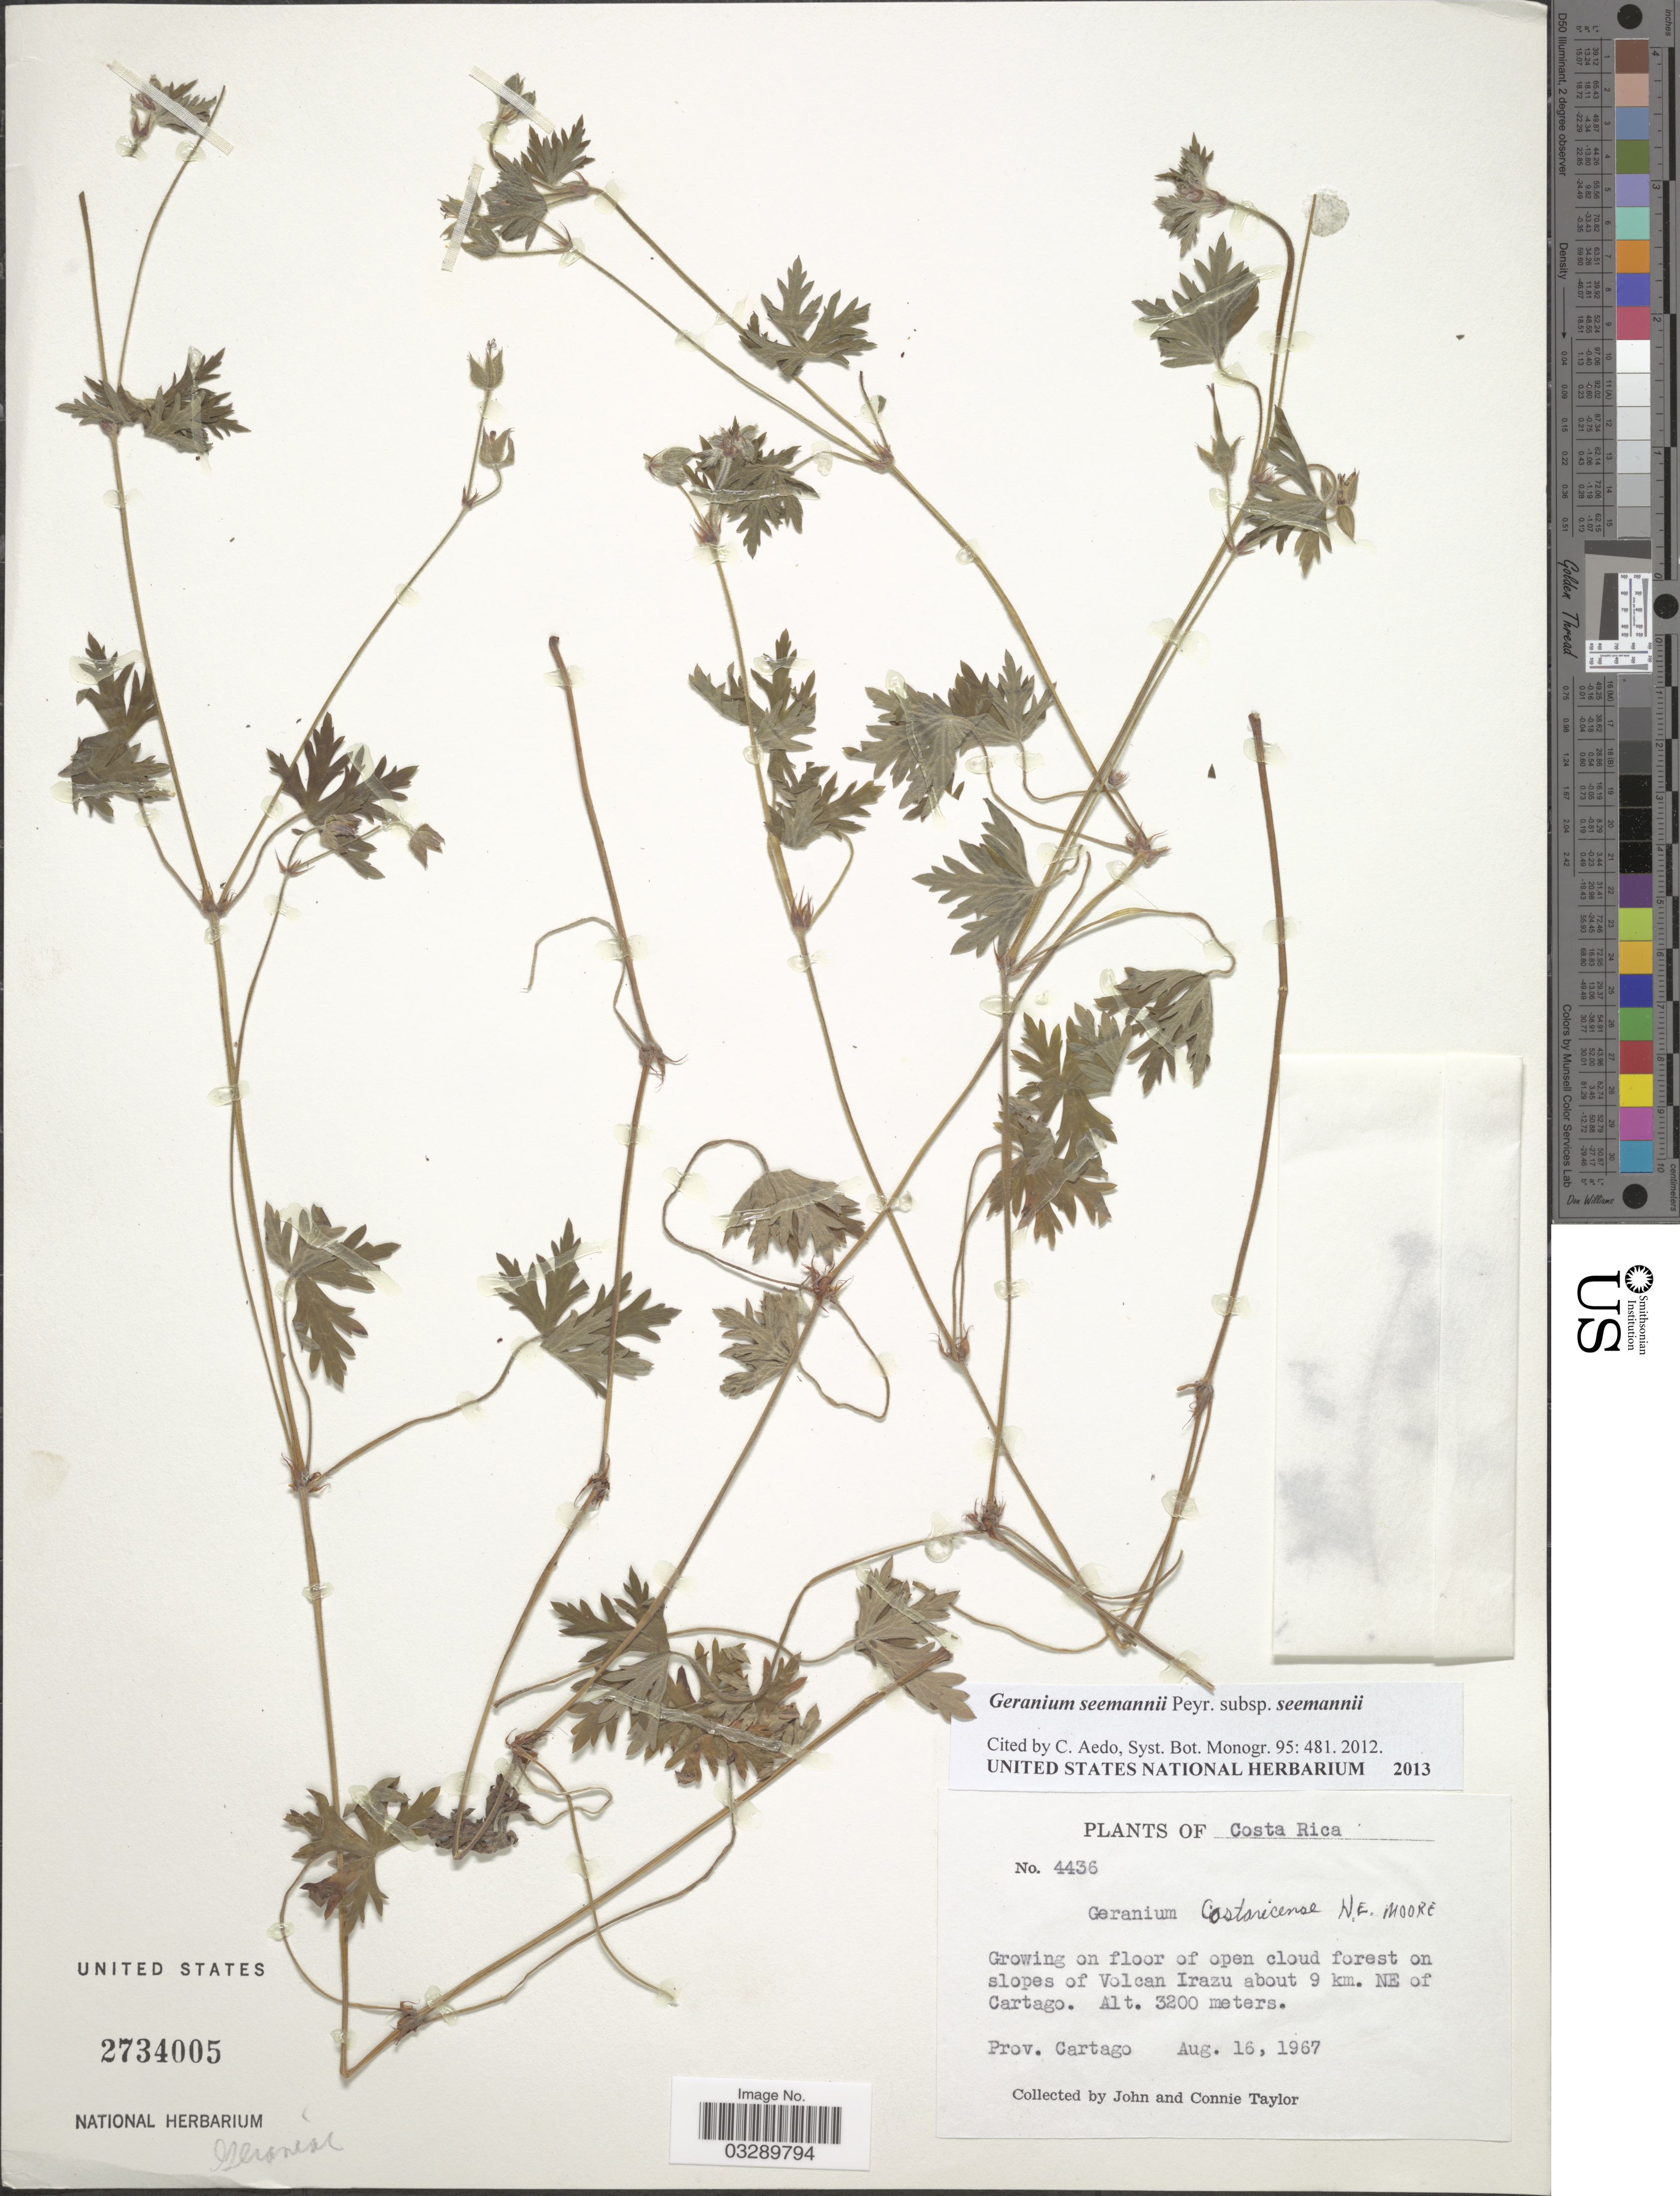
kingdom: Plantae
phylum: Tracheophyta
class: Magnoliopsida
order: Geraniales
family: Geraniaceae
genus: Geranium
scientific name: Geranium seemannii subsp. seemannii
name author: Peyr.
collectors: J. Taylor & C. Taylor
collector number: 4436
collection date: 1967-08-16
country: Costa Rica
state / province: Cartago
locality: Growing on floor of open cloud forest on slopes of Volcan Irazu about 9 km. NE of Cartago.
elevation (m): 3200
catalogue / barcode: US 2734005